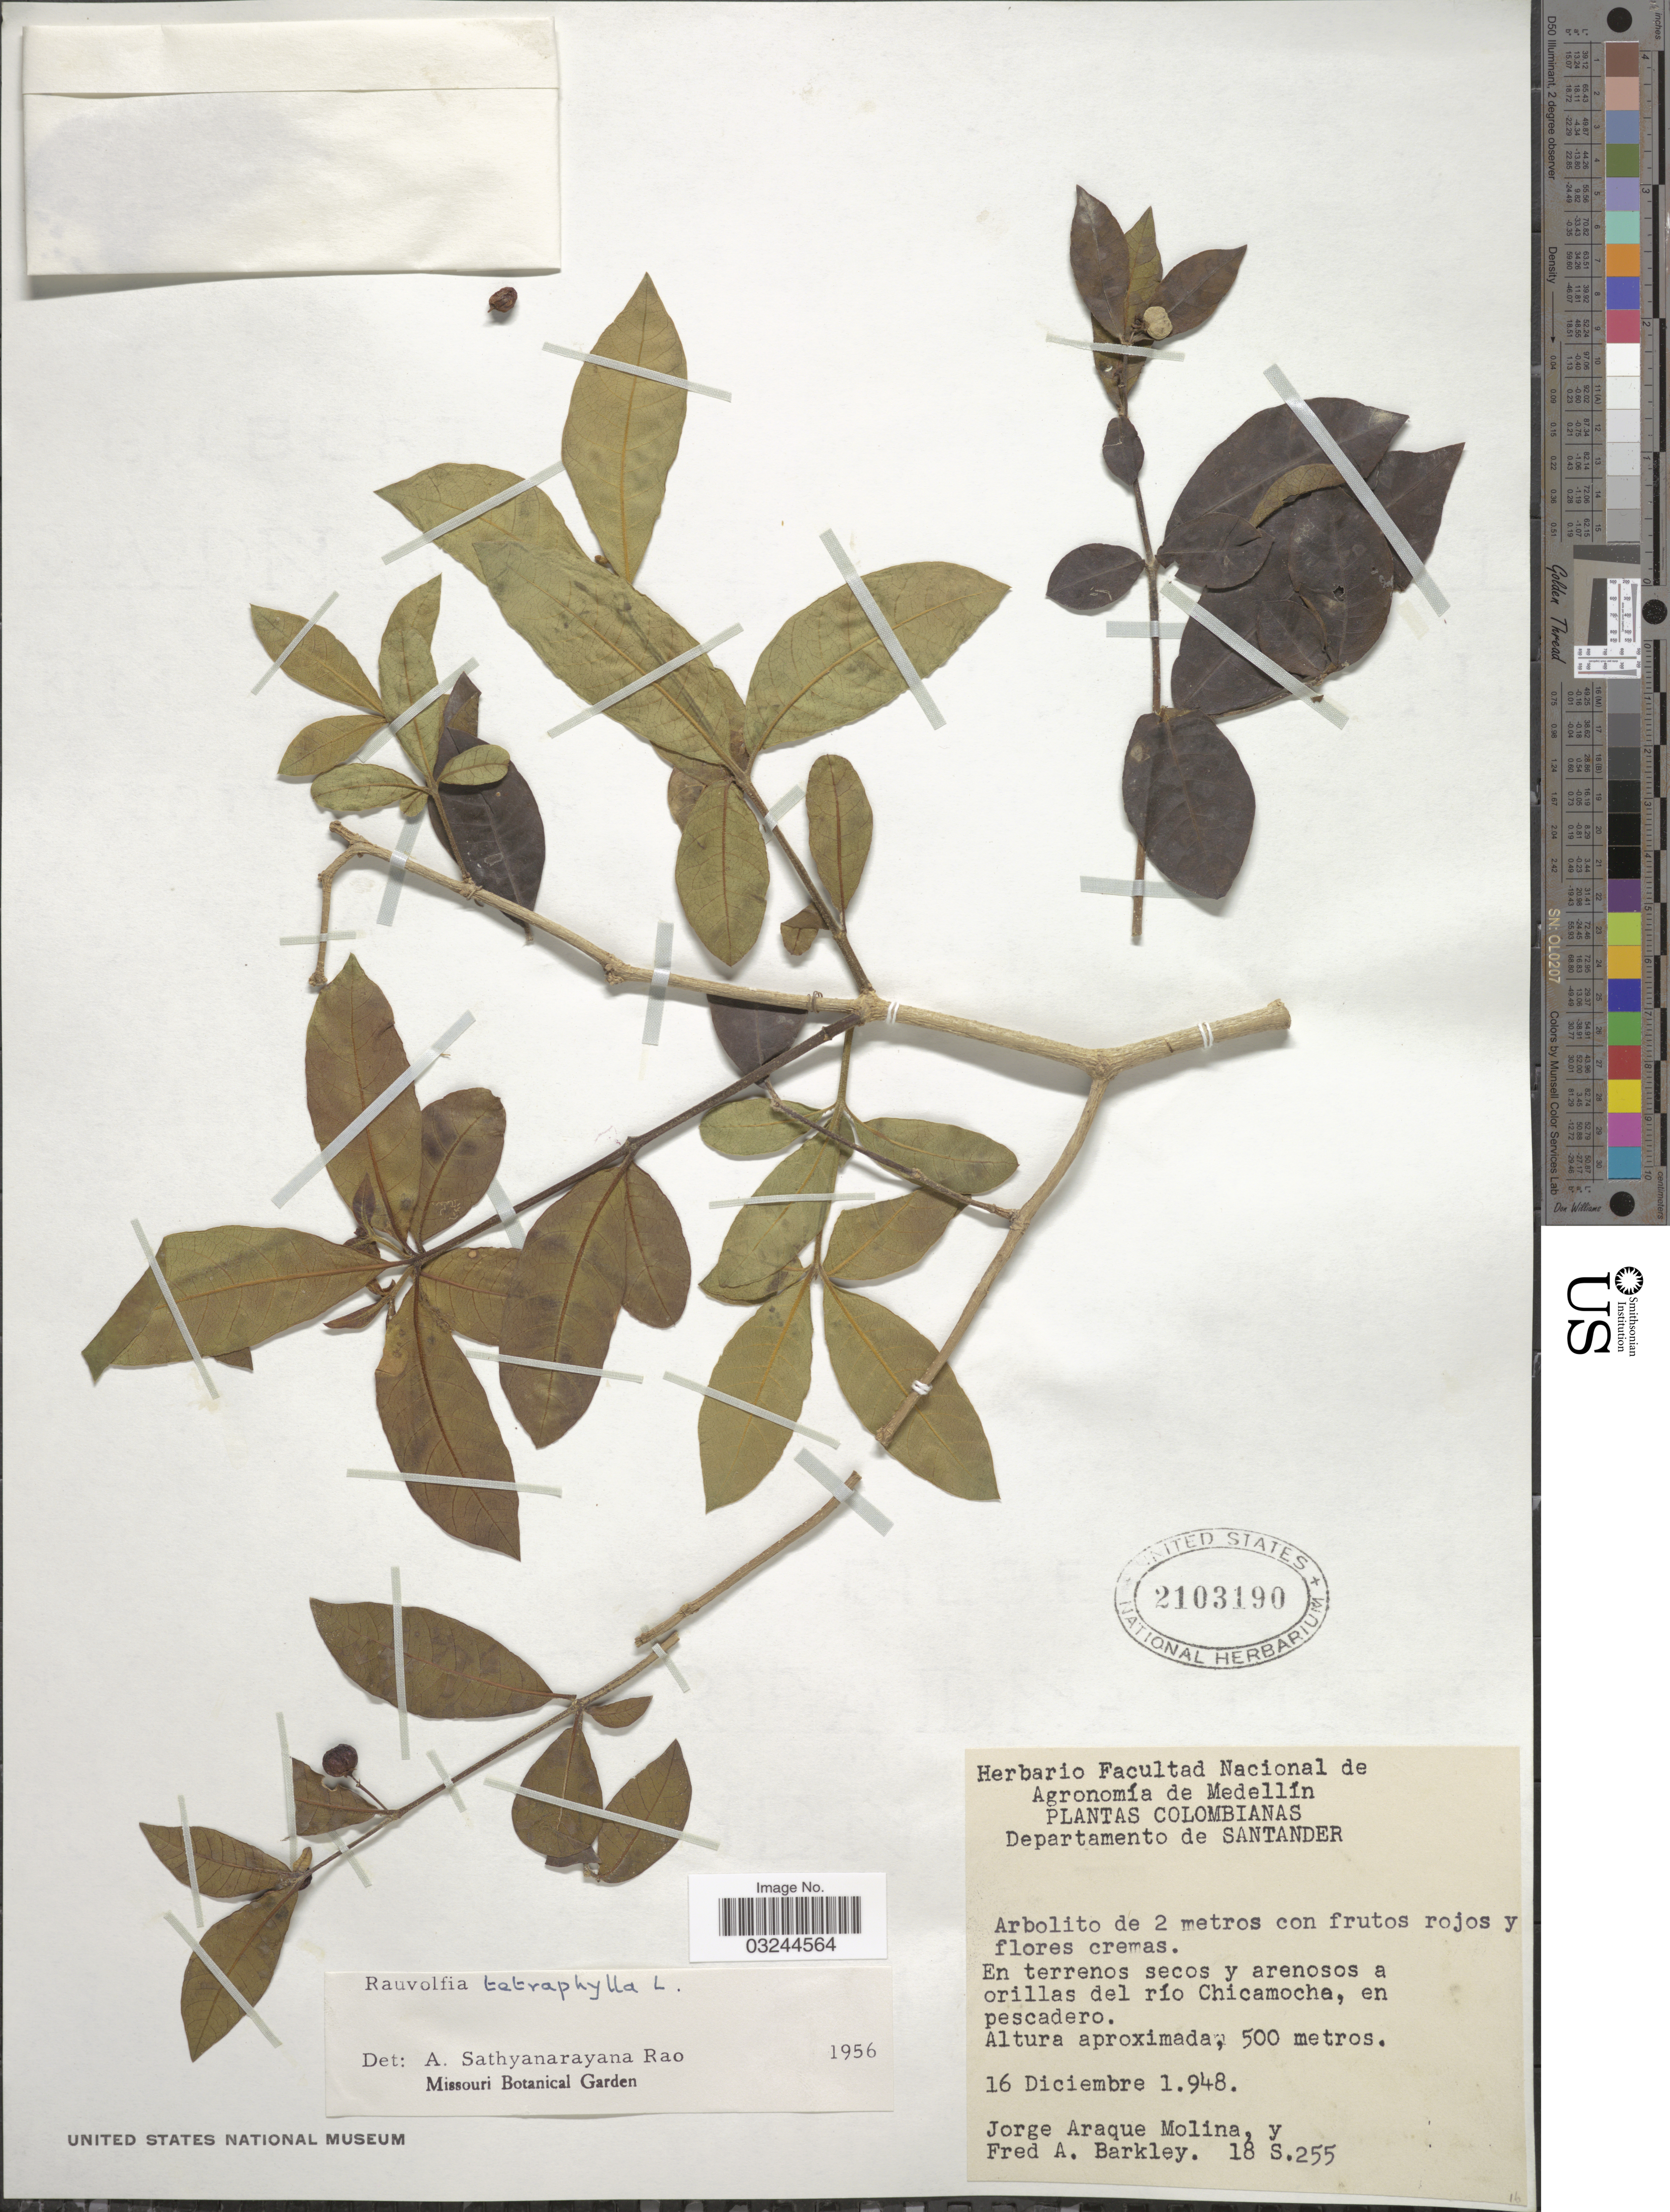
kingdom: Plantae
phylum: Tracheophyta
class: Magnoliopsida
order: Gentianales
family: Apocynaceae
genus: Rauvolfia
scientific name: Rauvolfia tetraphylla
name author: L.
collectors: J. A. Molina & F. A. Barkley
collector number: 18 S 255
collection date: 1948-12-16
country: Colombia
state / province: Santander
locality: Departamento de Santander. En terrenos secos y arenosos a orillas del río Chicamocha, en pescadero.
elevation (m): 500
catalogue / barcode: US 2103190